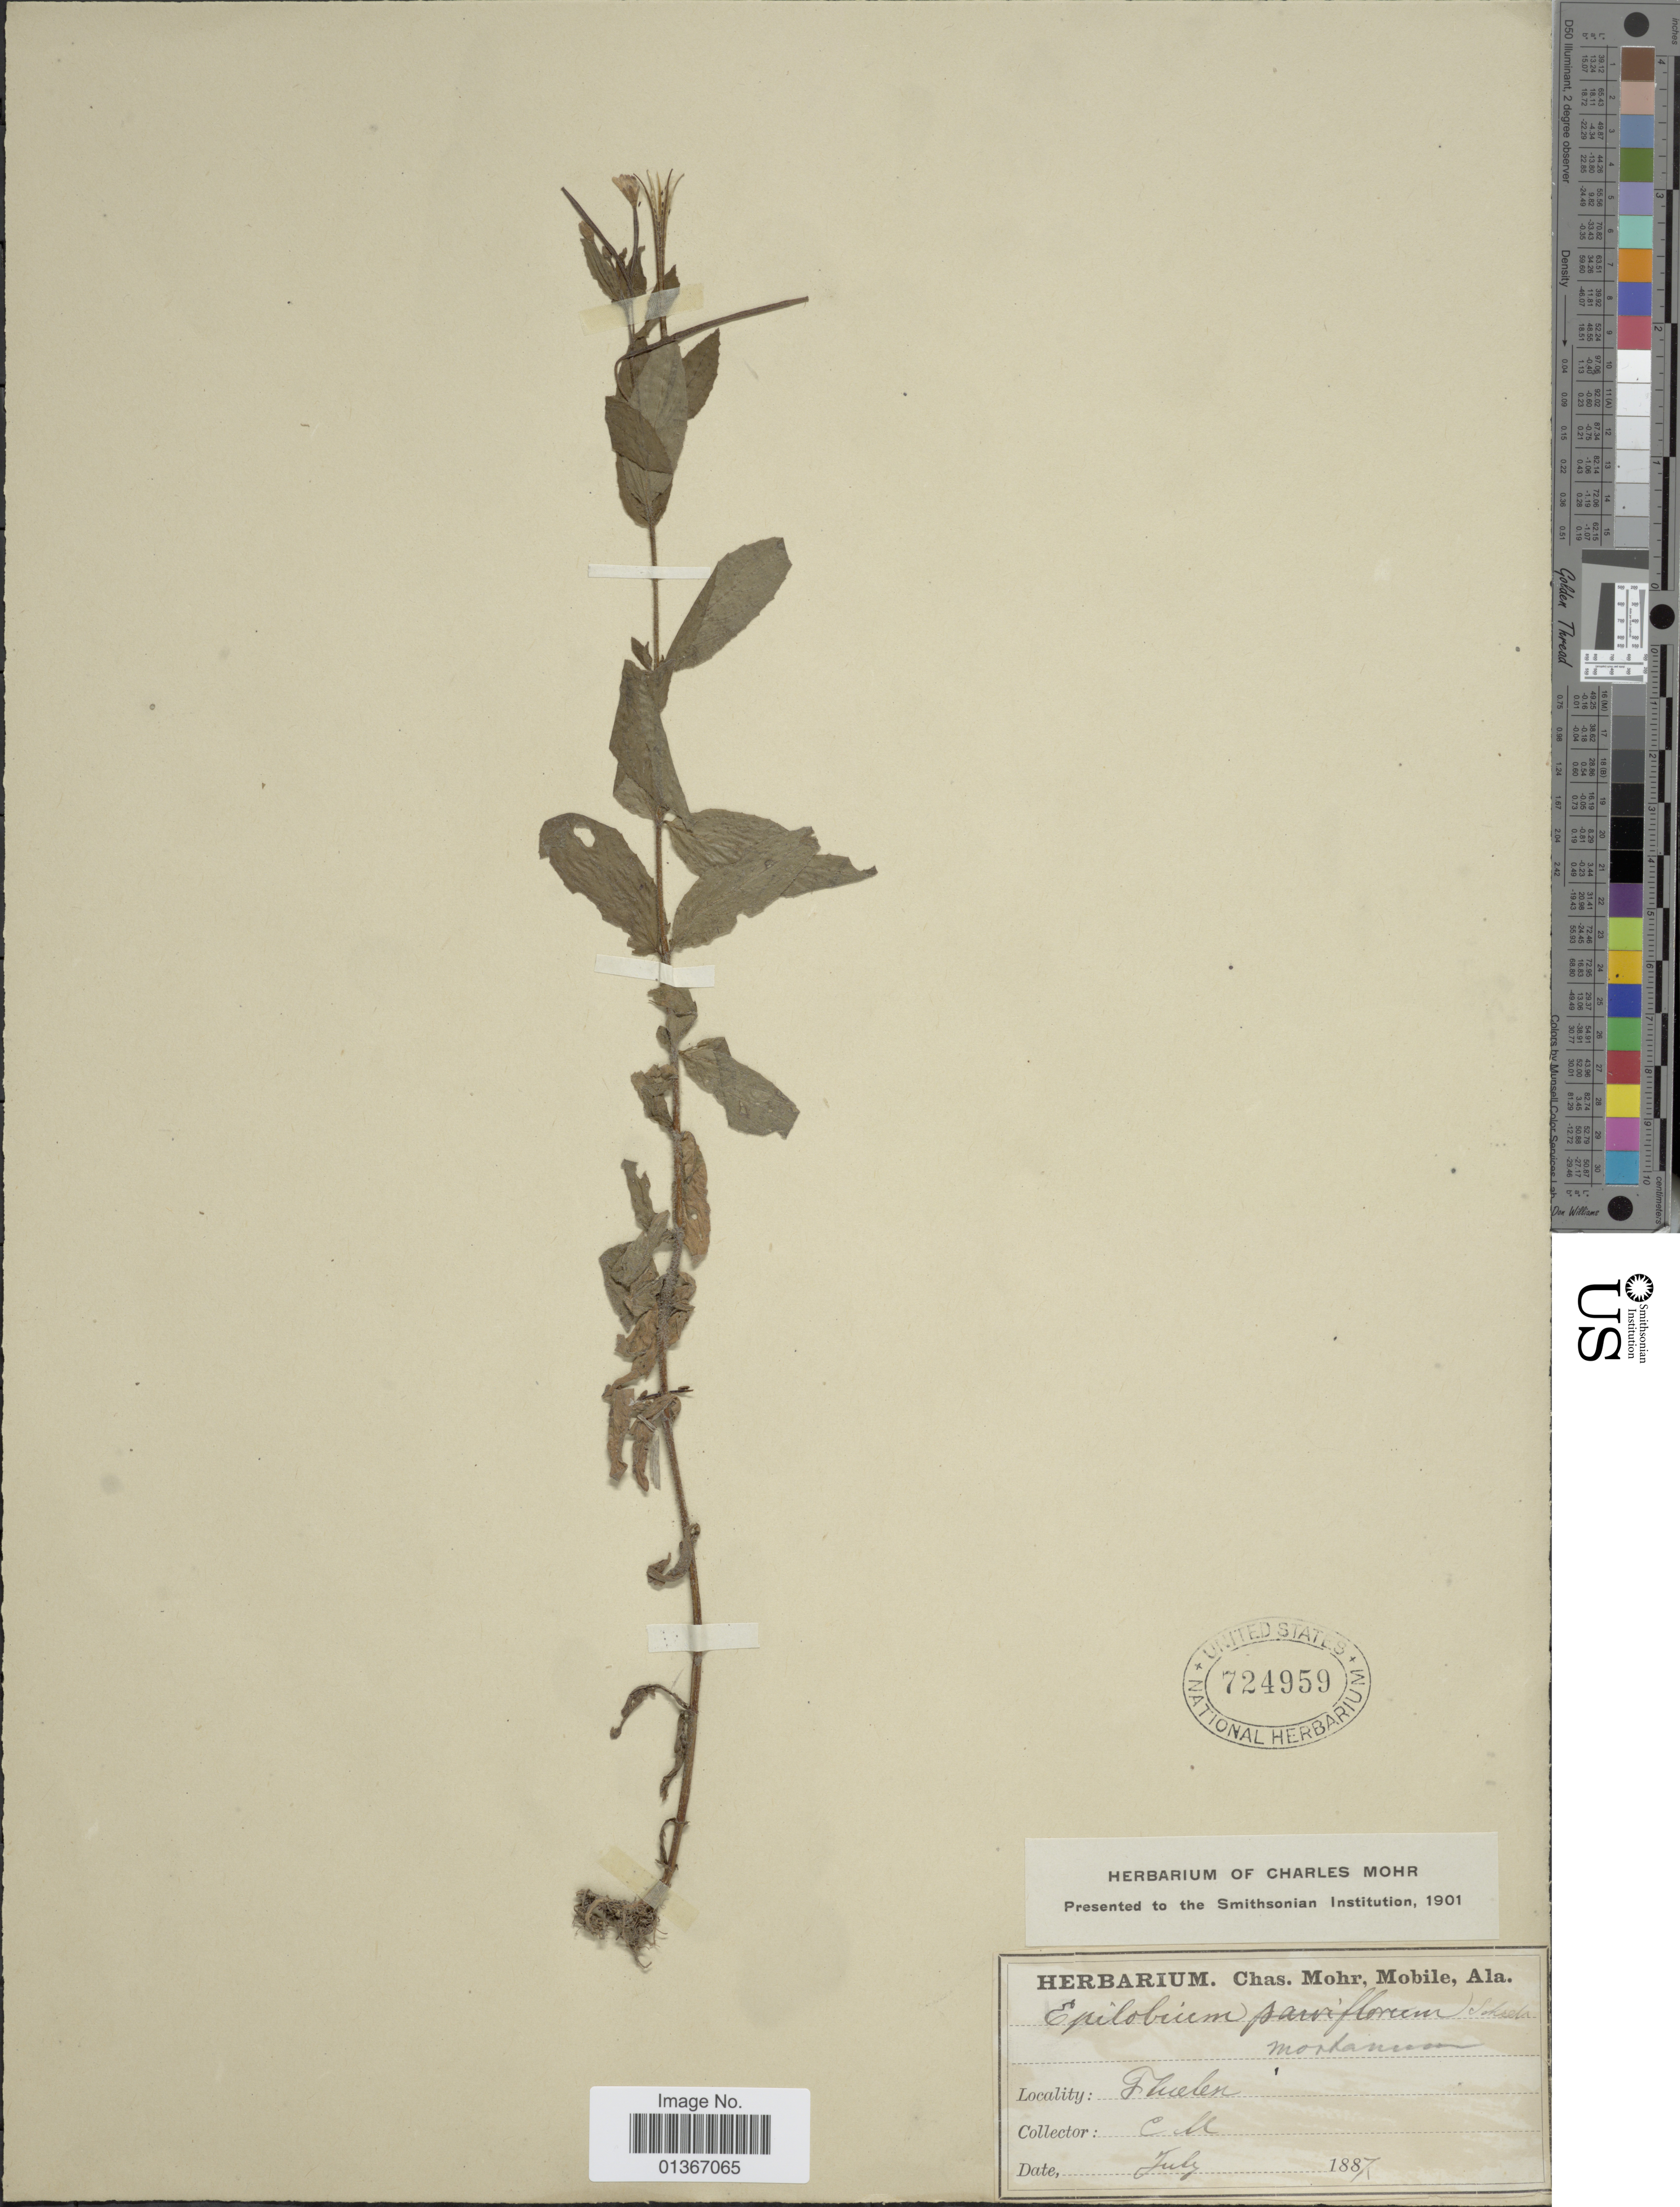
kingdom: Plantae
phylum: Tracheophyta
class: Magnoliopsida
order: Myrtales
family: Onagraceae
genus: Epilobium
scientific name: Epilobium montanum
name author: L.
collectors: C. T. Mohr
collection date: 1887-07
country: Switzerland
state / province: Uri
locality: Fluelen.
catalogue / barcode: US 724959